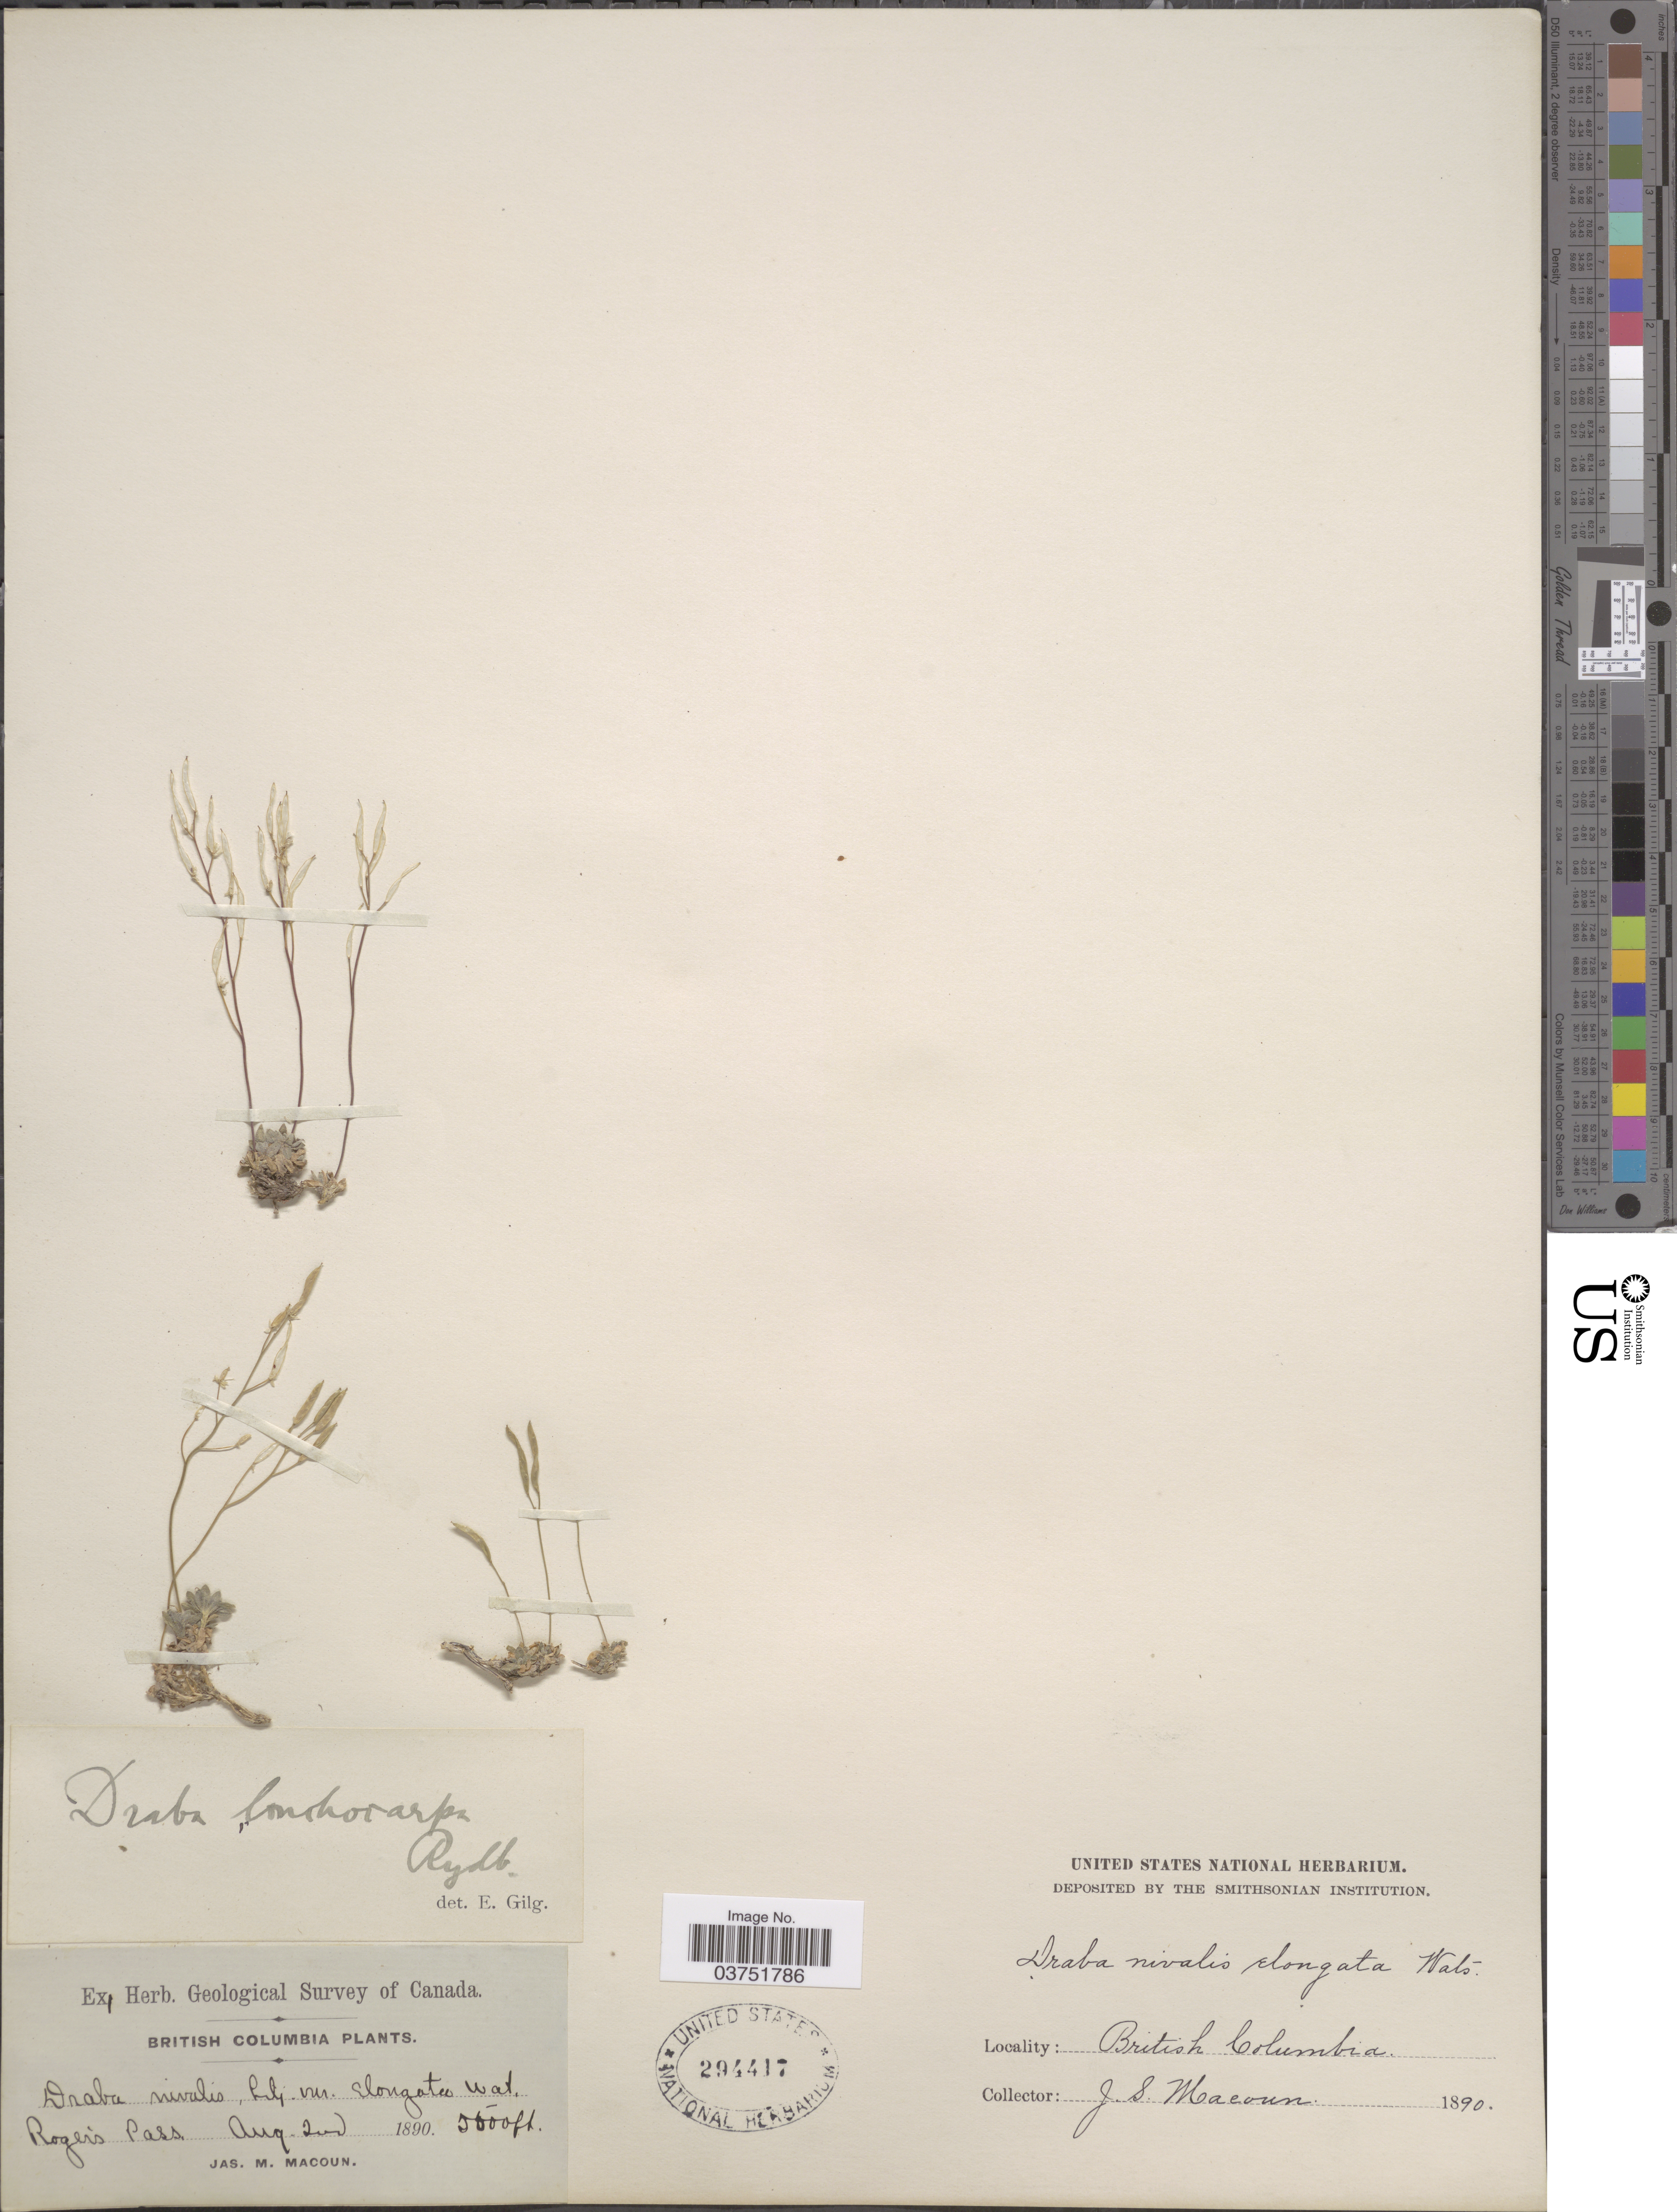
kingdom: Plantae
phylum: Tracheophyta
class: Magnoliopsida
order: Brassicales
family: Brassicaceae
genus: Draba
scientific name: Draba lonchocarpa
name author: Rydb.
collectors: J. M. Macoun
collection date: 1890-08-20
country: Canada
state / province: British Columbia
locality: Roger's Pass.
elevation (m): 1676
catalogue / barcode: US 294417